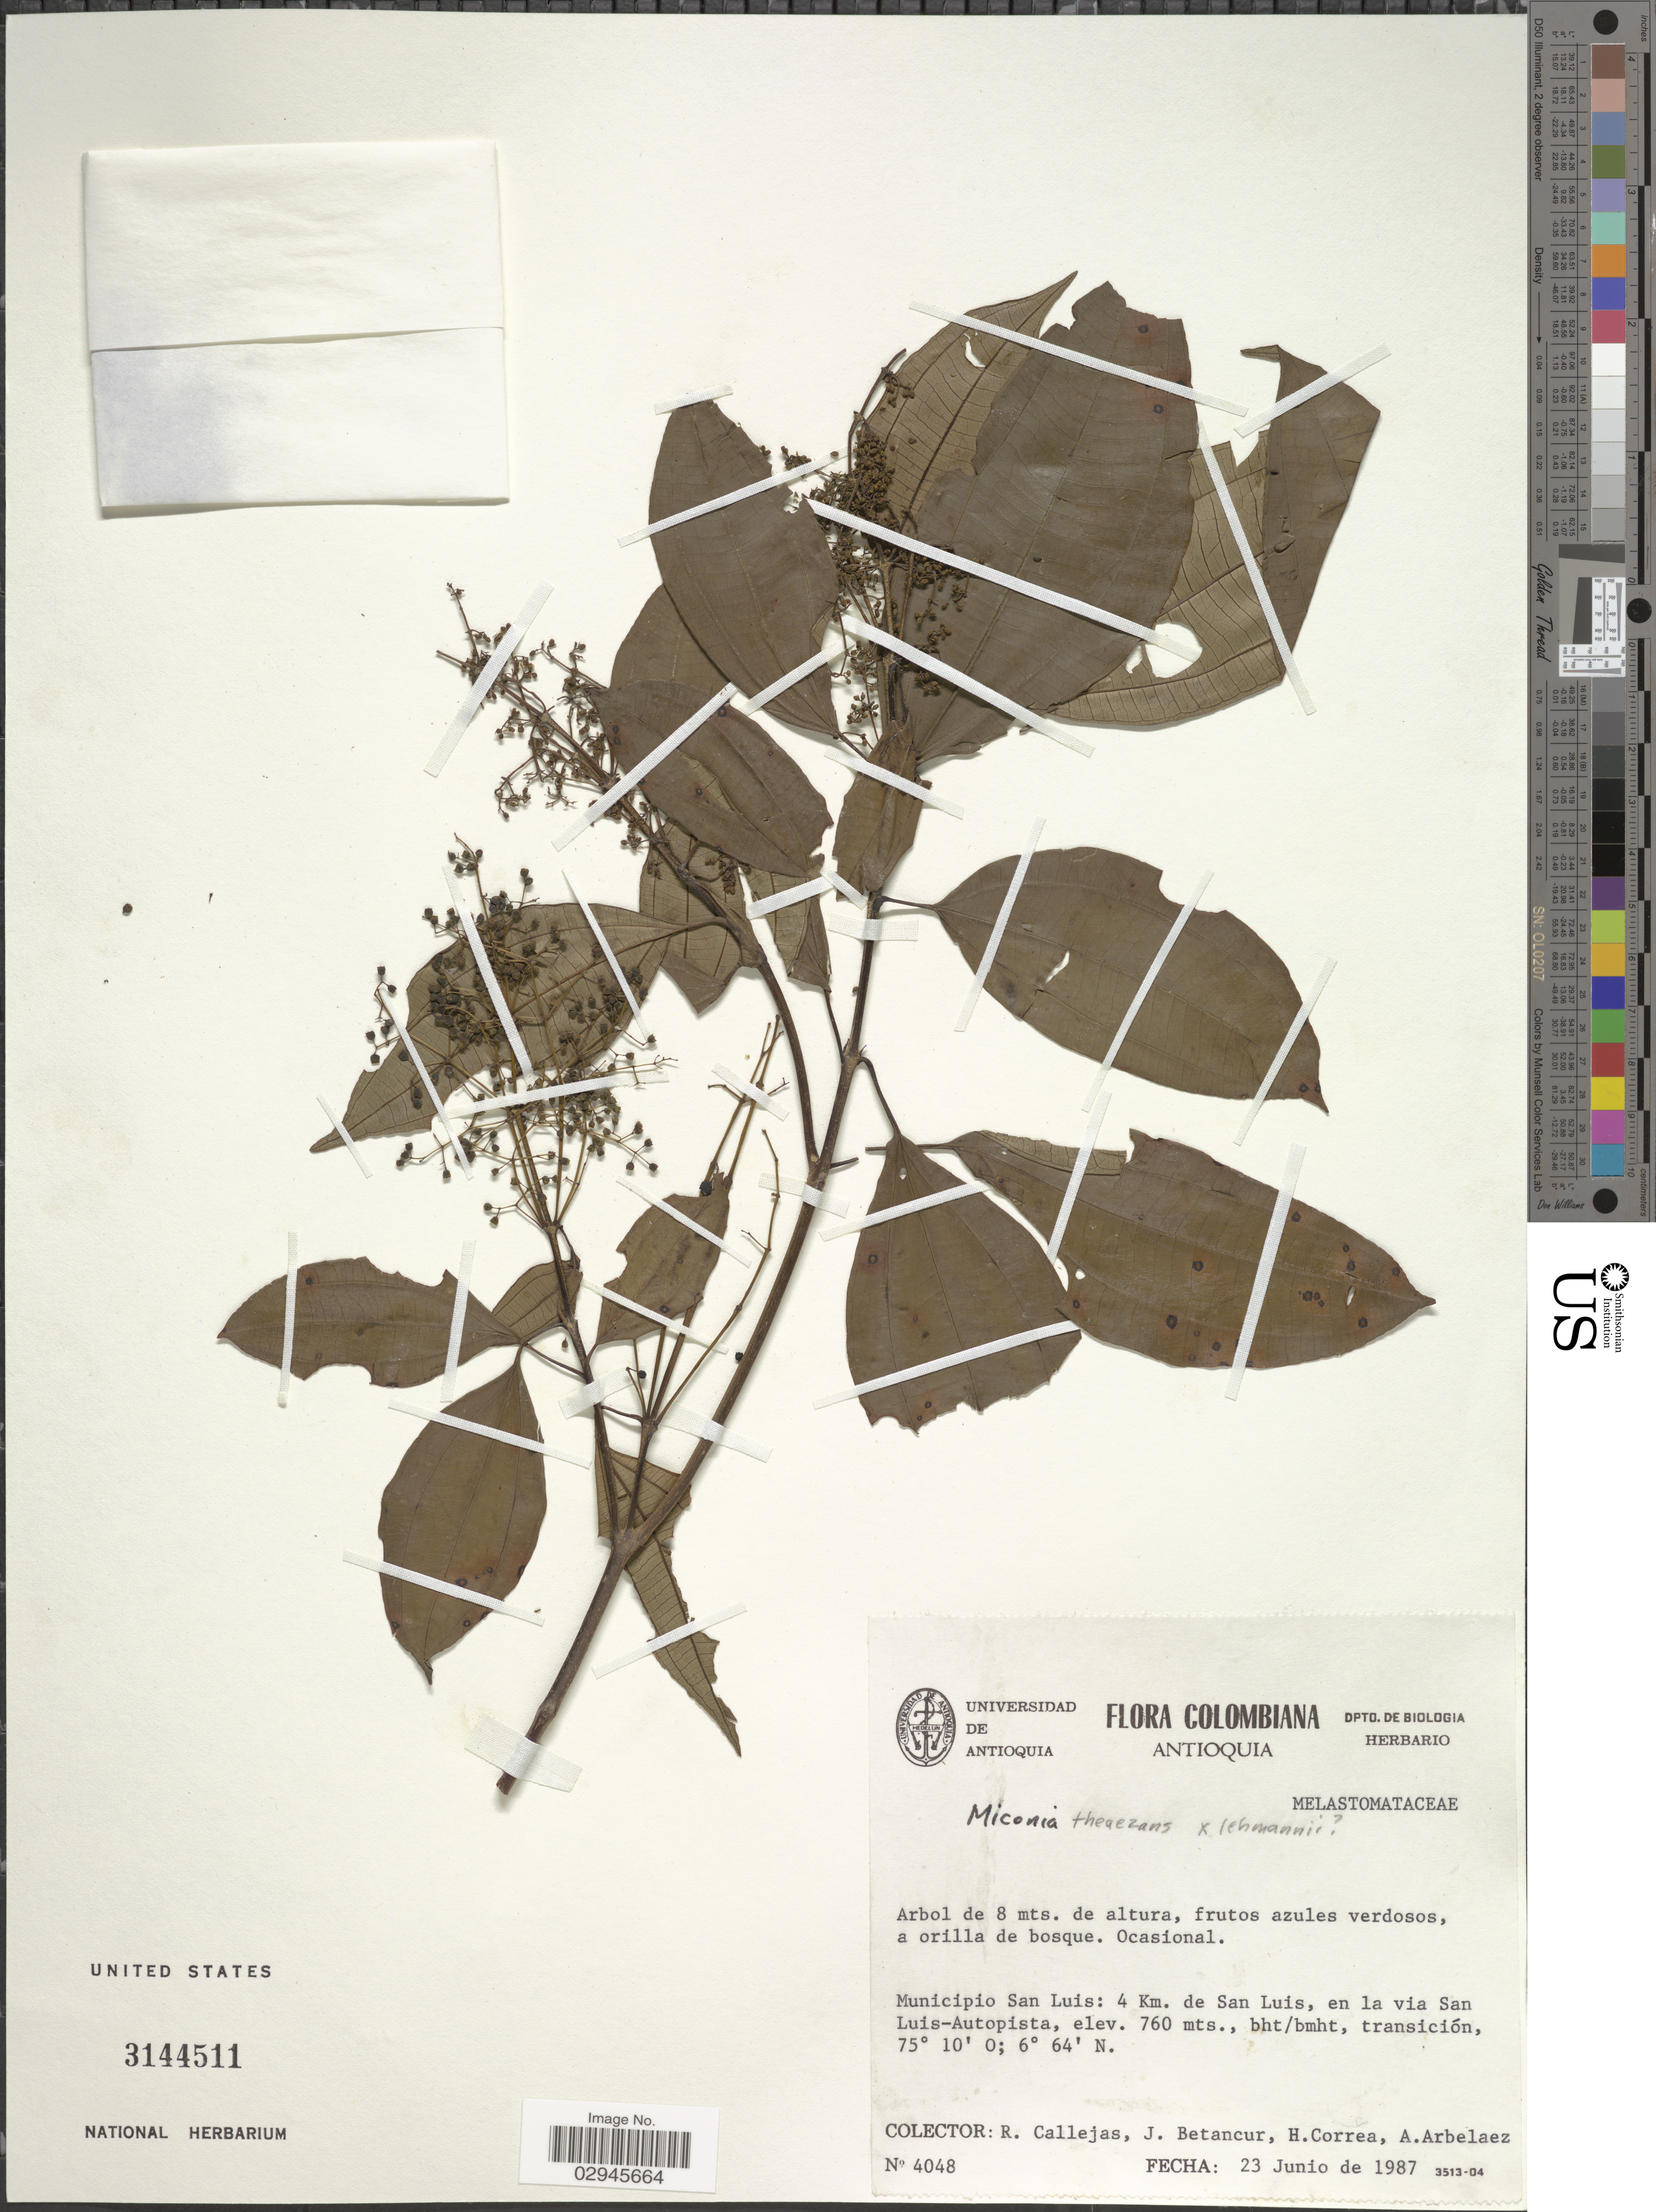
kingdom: Plantae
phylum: Tracheophyta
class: Magnoliopsida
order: Myrtales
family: Melastomataceae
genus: Miconia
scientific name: Miconia sp.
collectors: R. Callejas, J. Betancur, H. Correa & A. Arbelaez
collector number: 4048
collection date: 1987-06-23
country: Colombia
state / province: Antioquia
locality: Municipio San Luis: 4 Km. de San Luis, en la via San Luis-Autopista.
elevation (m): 760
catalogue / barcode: US 3144511